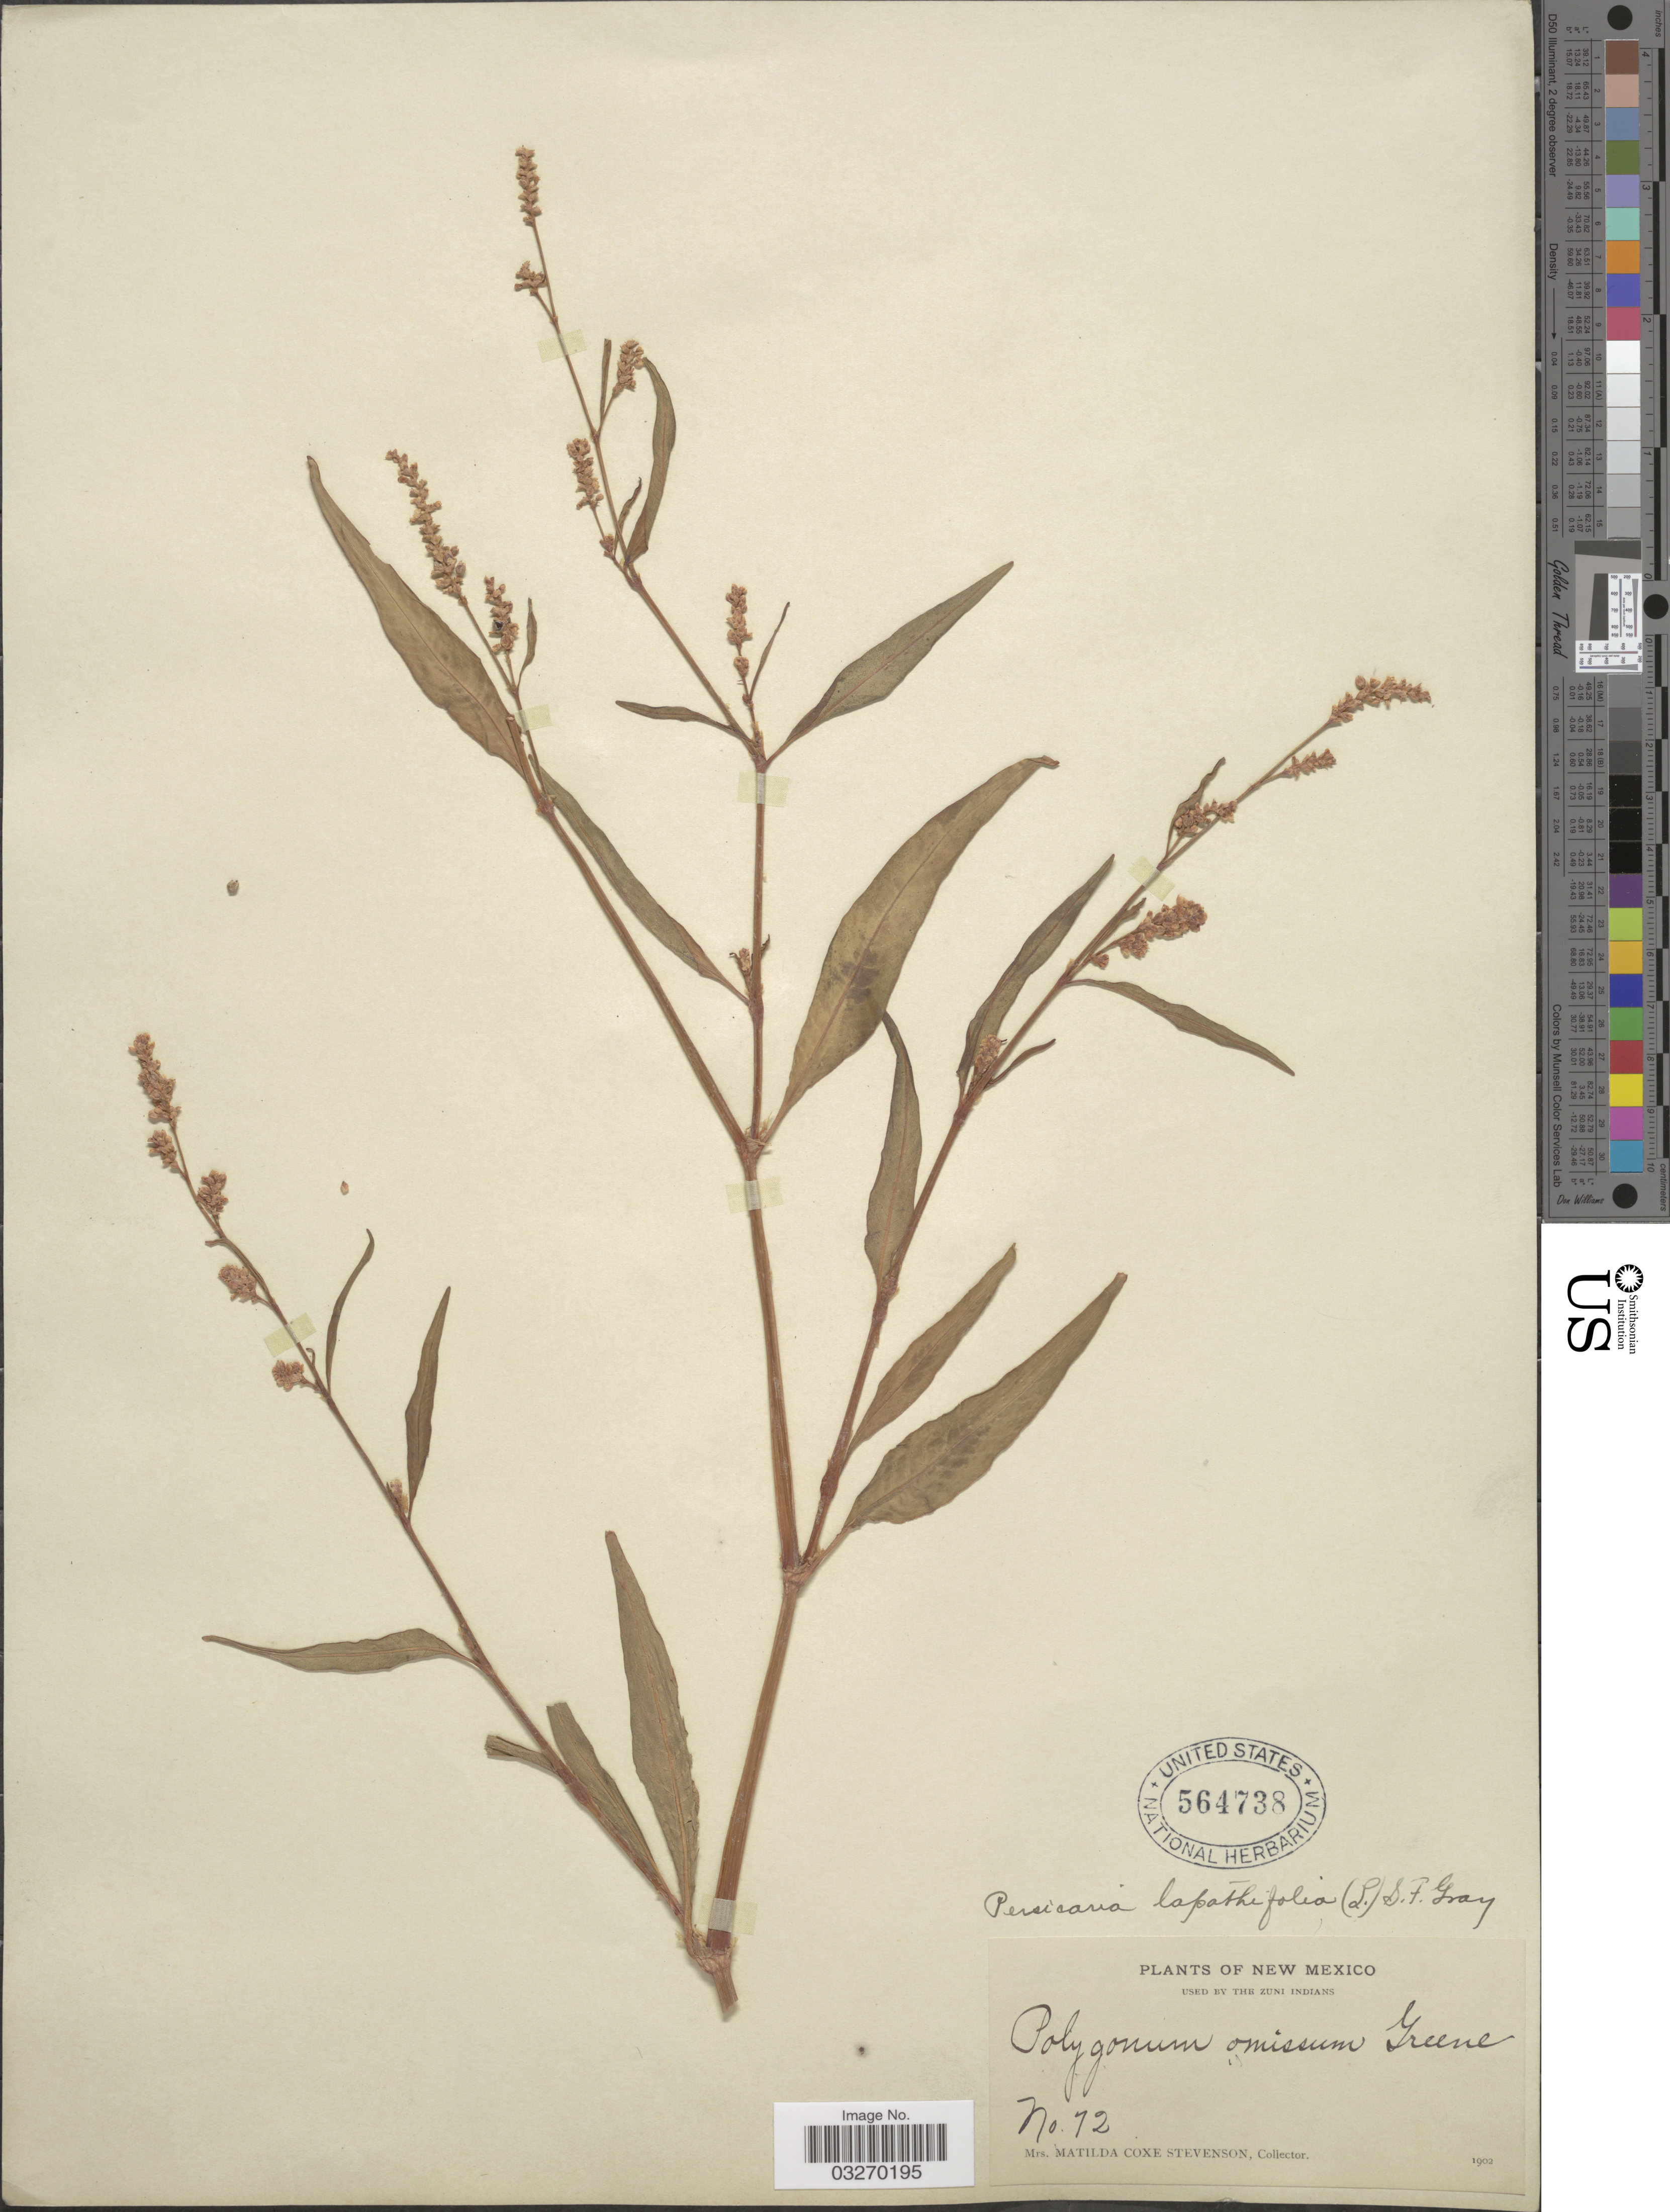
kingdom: Plantae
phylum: Tracheophyta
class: Magnoliopsida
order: Caryophyllales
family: Polygonaceae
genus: Persicaria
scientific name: Persicaria lapathifolia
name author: (L.) Delarbre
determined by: Atha, D. E.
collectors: M. Stevenson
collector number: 72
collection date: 1902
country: United States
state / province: New Mexico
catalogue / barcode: US 564738